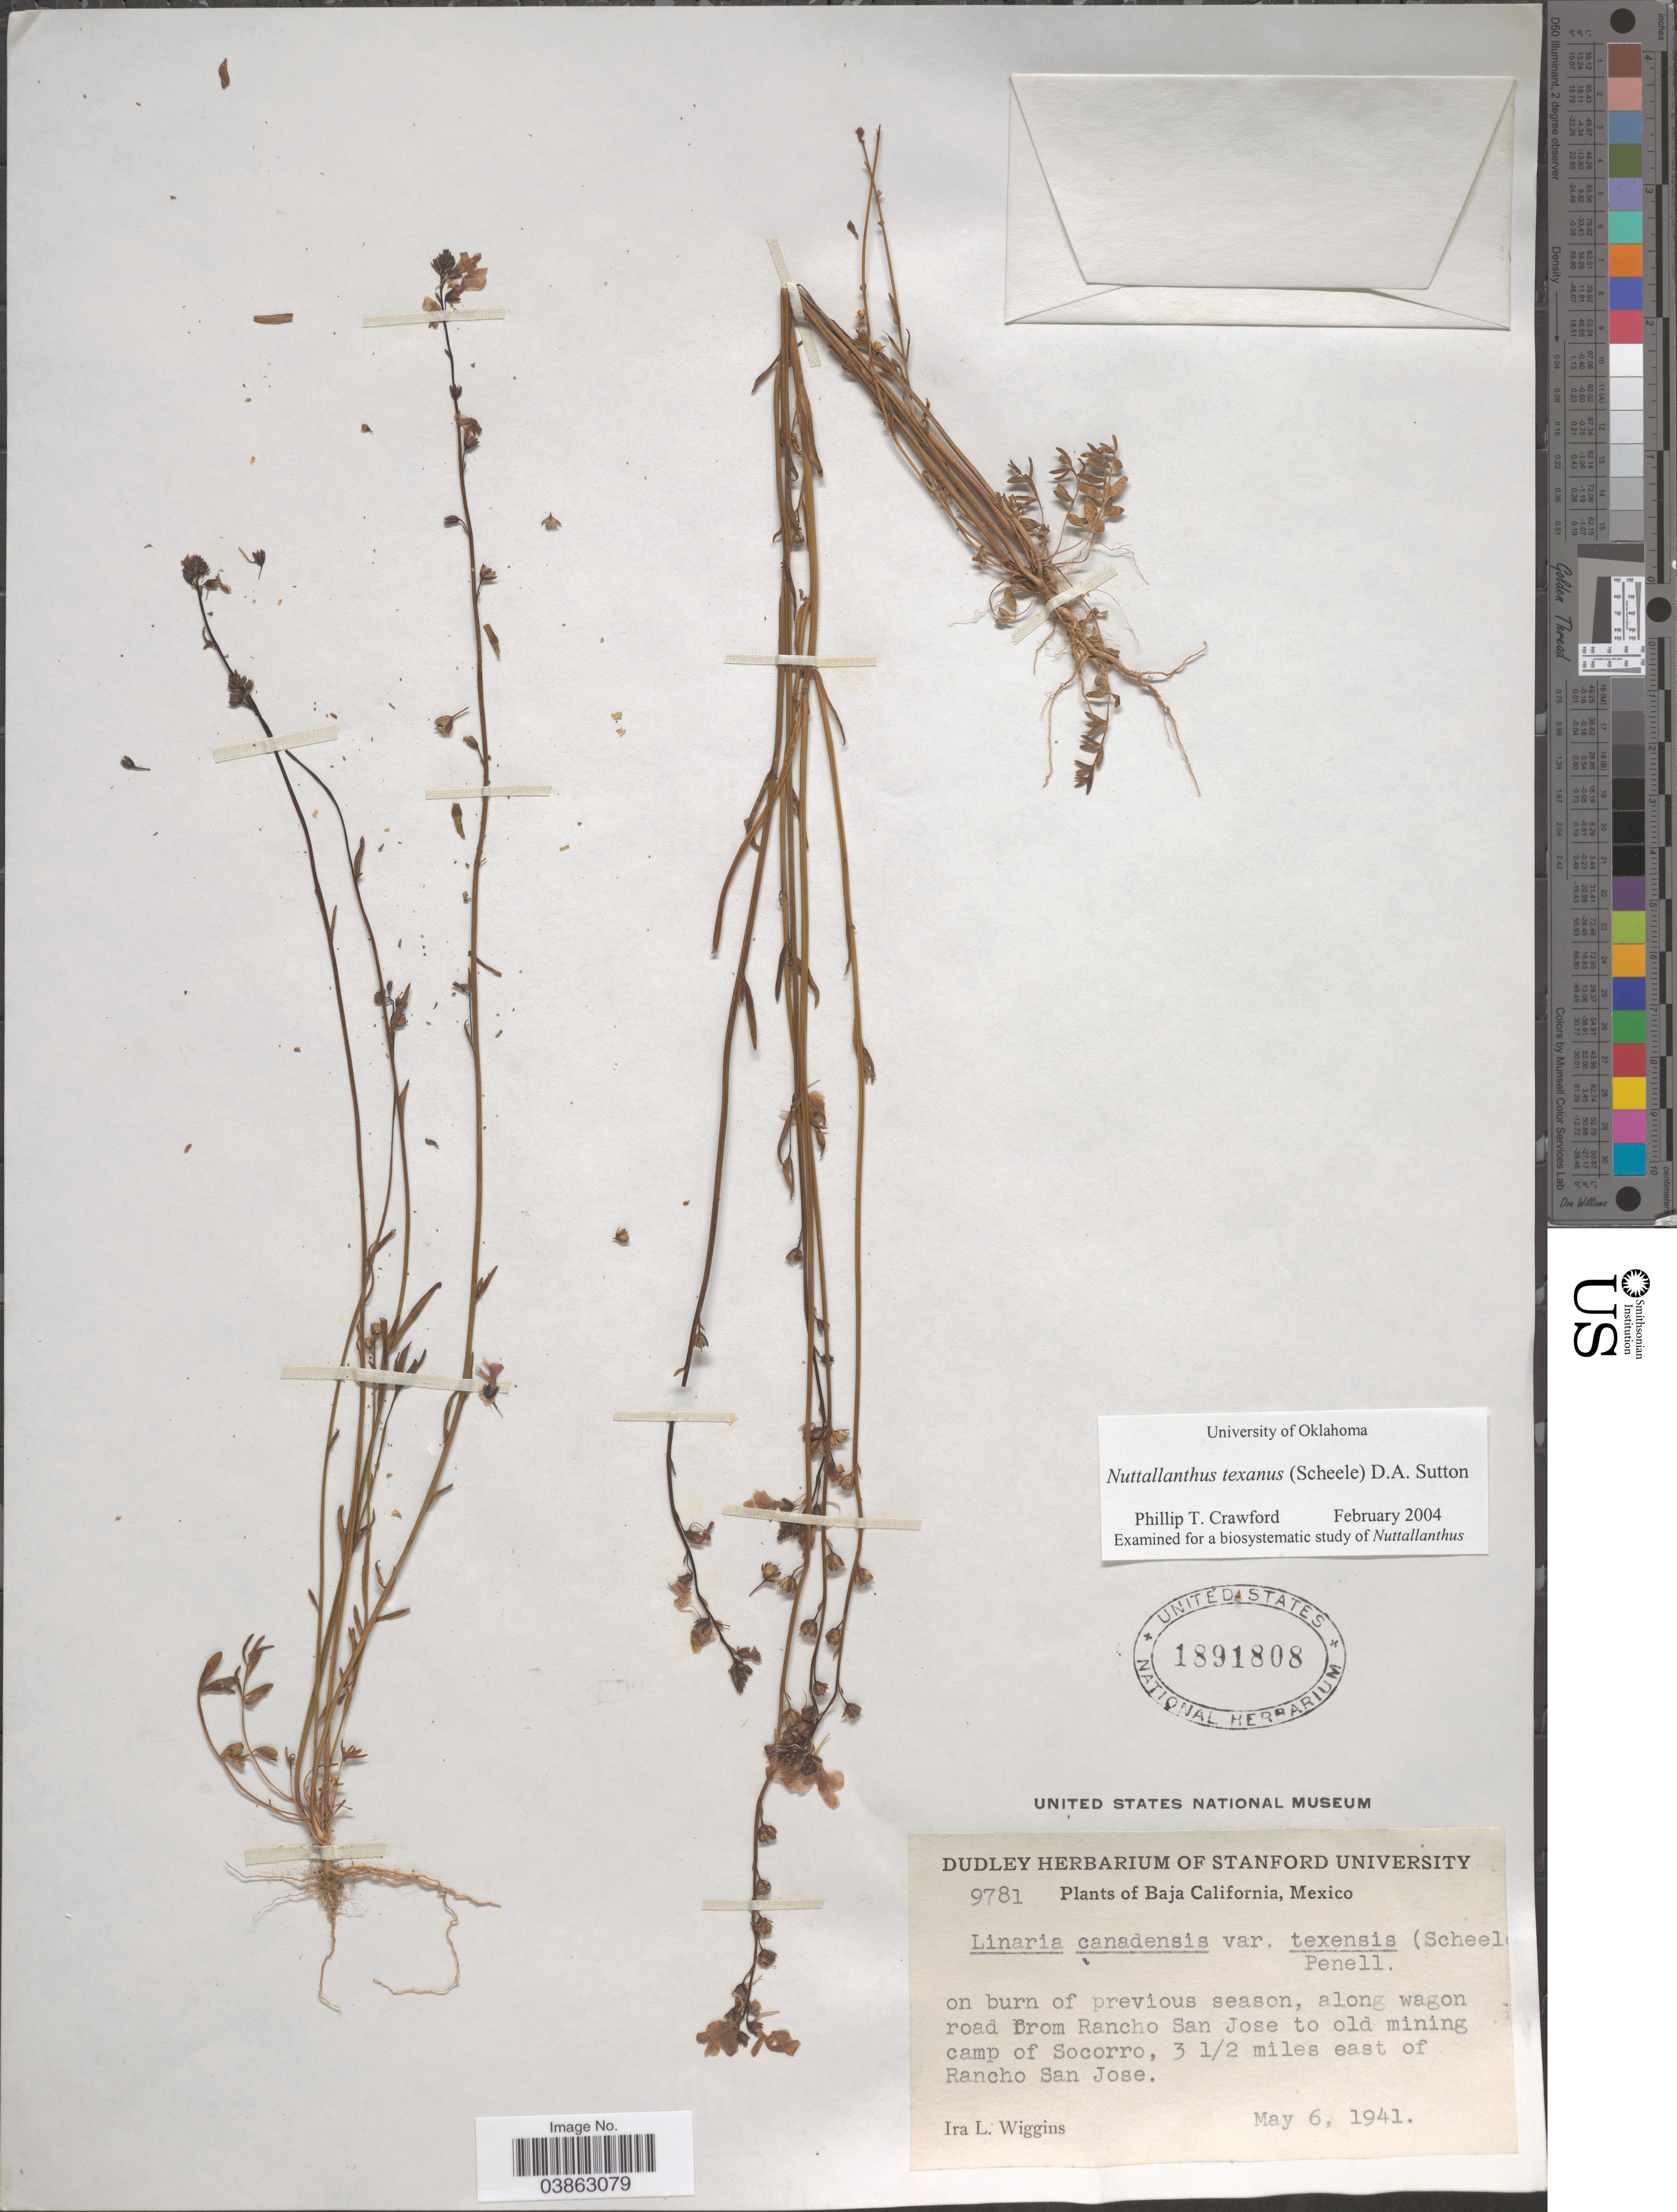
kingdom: Plantae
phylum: Tracheophyta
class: Magnoliopsida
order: Lamiales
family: Plantaginaceae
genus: Linaria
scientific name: Linaria texana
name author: Scheele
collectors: I. L. Wiggins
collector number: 9781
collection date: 1941-05-06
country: Mexico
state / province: Baja California Norte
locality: Along wagon road from Rancho San Jose to old mining camp of Socorro, 3 ½ miles east of Rancho San Jose.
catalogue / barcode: US 1891808